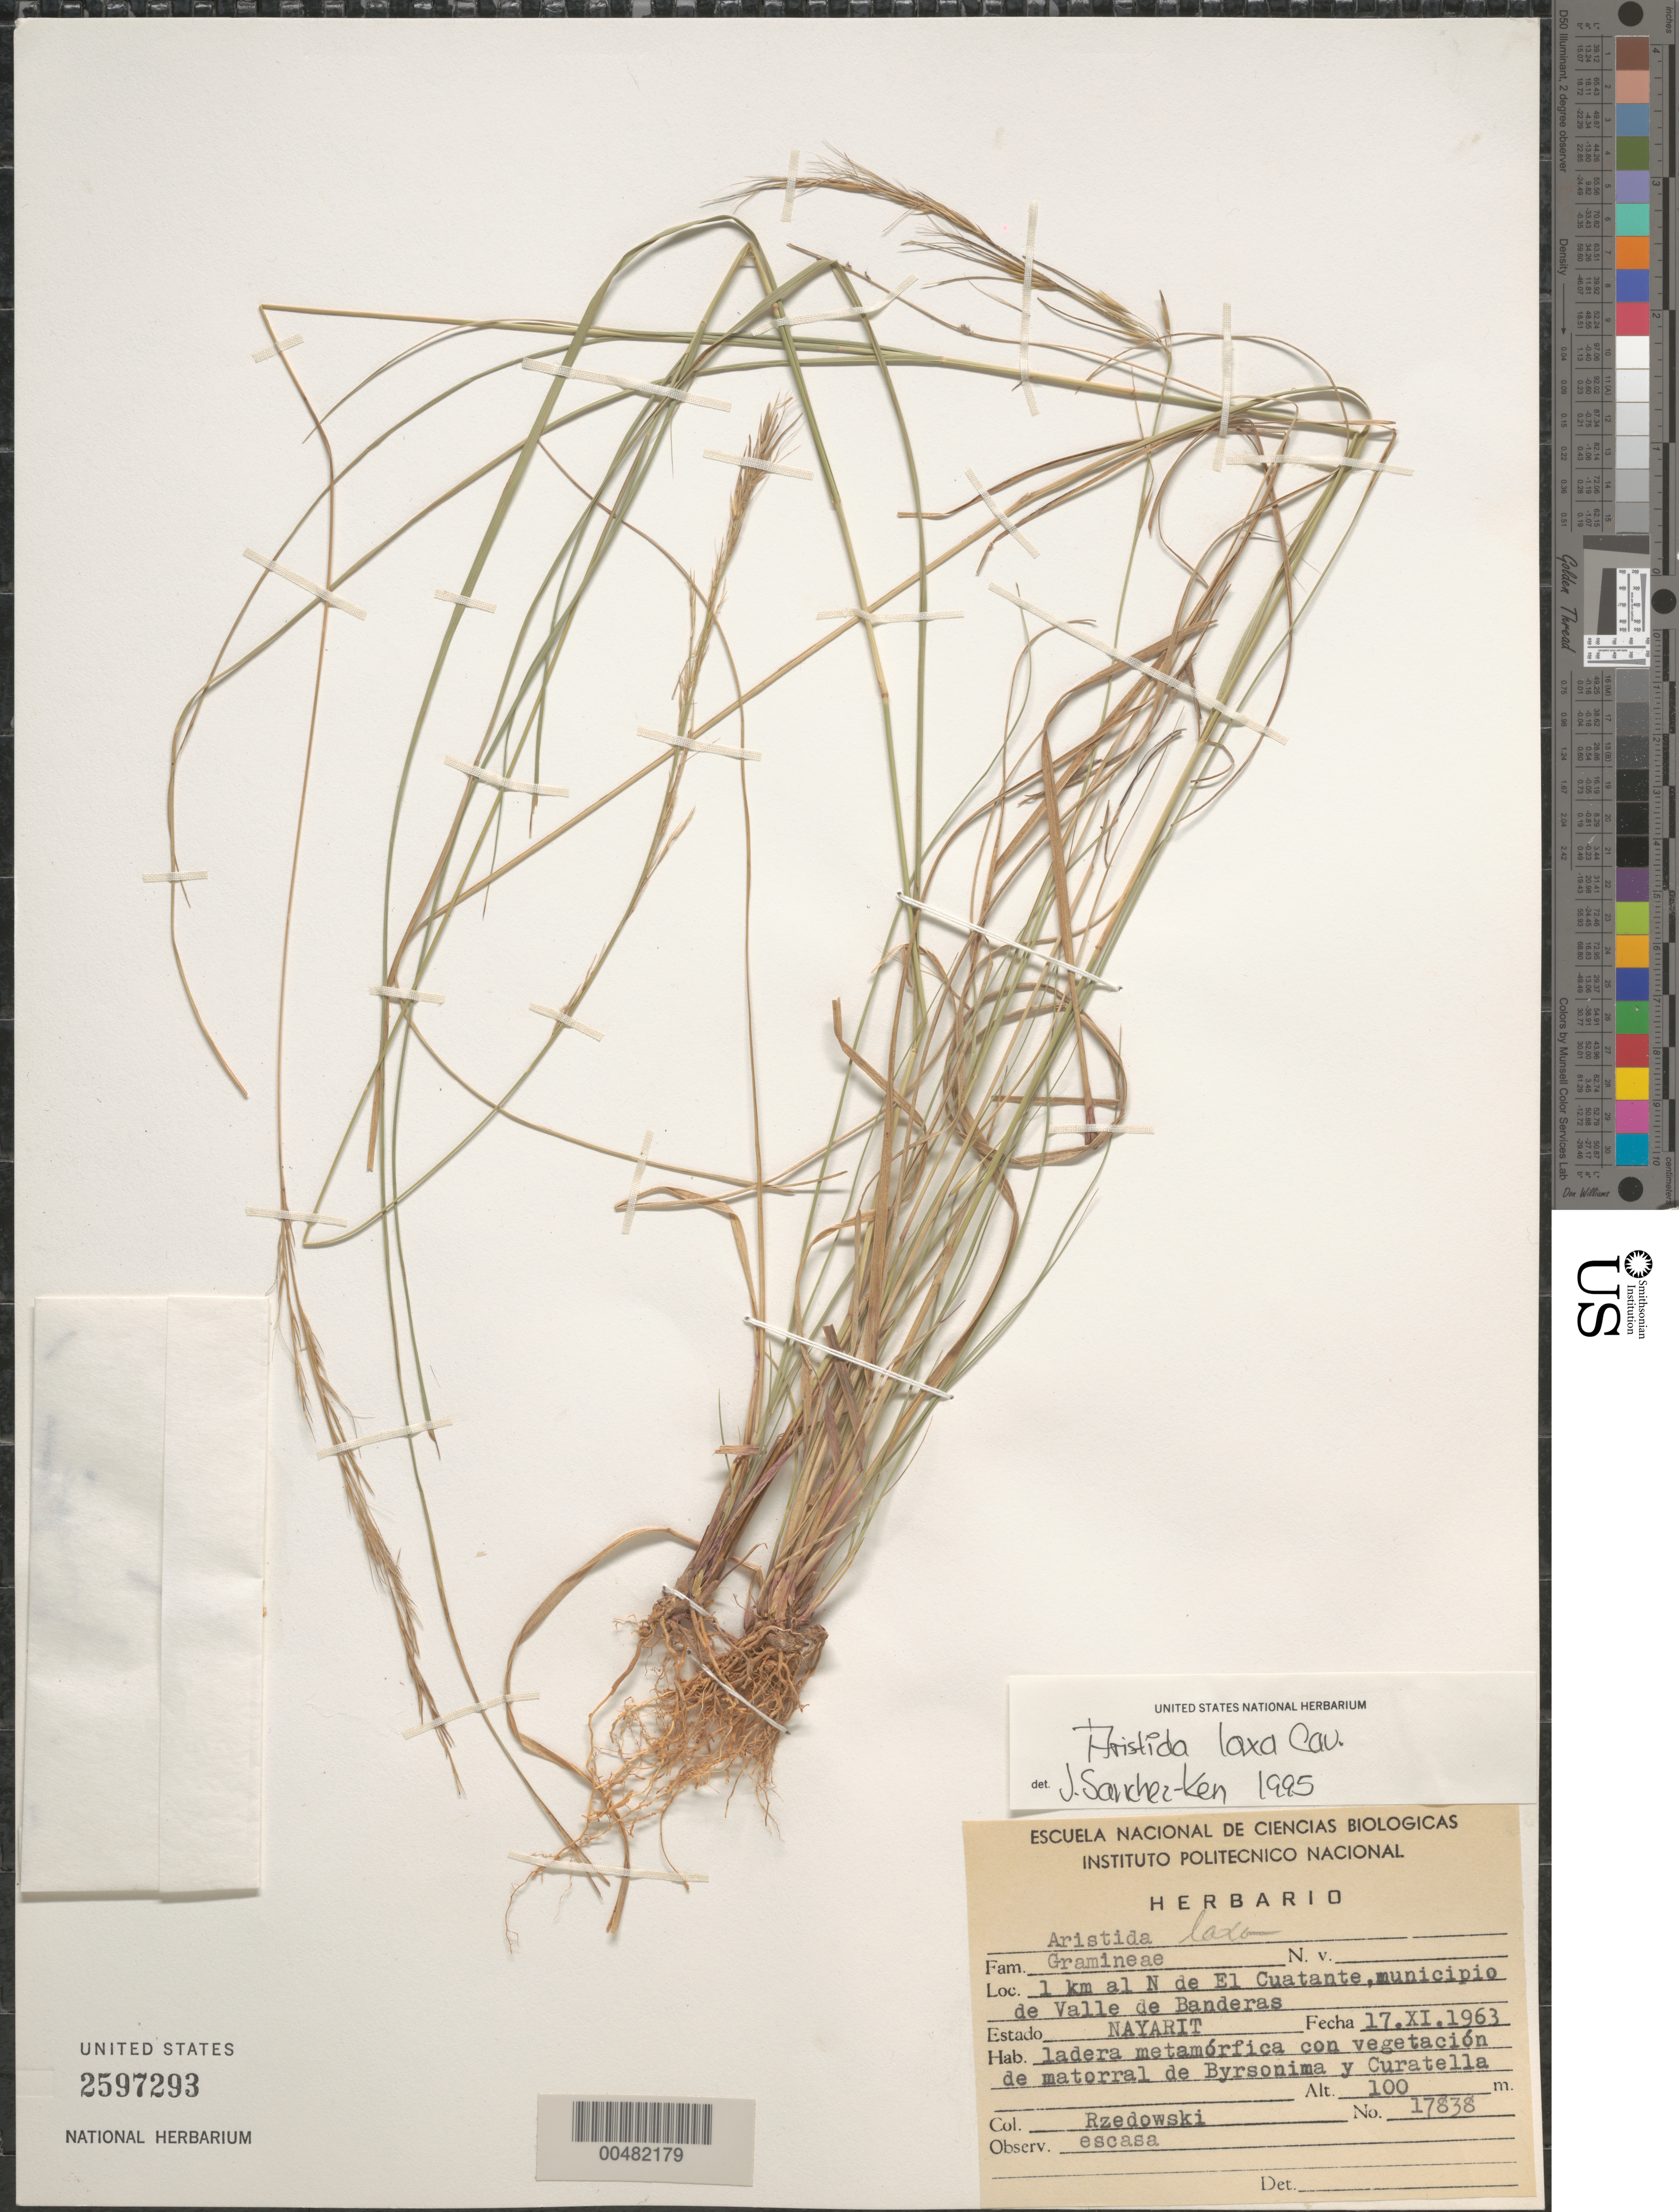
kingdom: Plantae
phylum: Tracheophyta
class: Liliopsida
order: Poales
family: Poaceae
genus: Aristida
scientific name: Aristida laxa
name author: Cav.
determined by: Sánchez-Ken, J. G.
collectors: J. Rzedowski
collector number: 17838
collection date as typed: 17 Nov 1963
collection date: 1963-11-17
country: Mexico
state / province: Nayarit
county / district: Valle de Banderas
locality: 1 km al N de El Cuatante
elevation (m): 100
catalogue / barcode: US 2597293